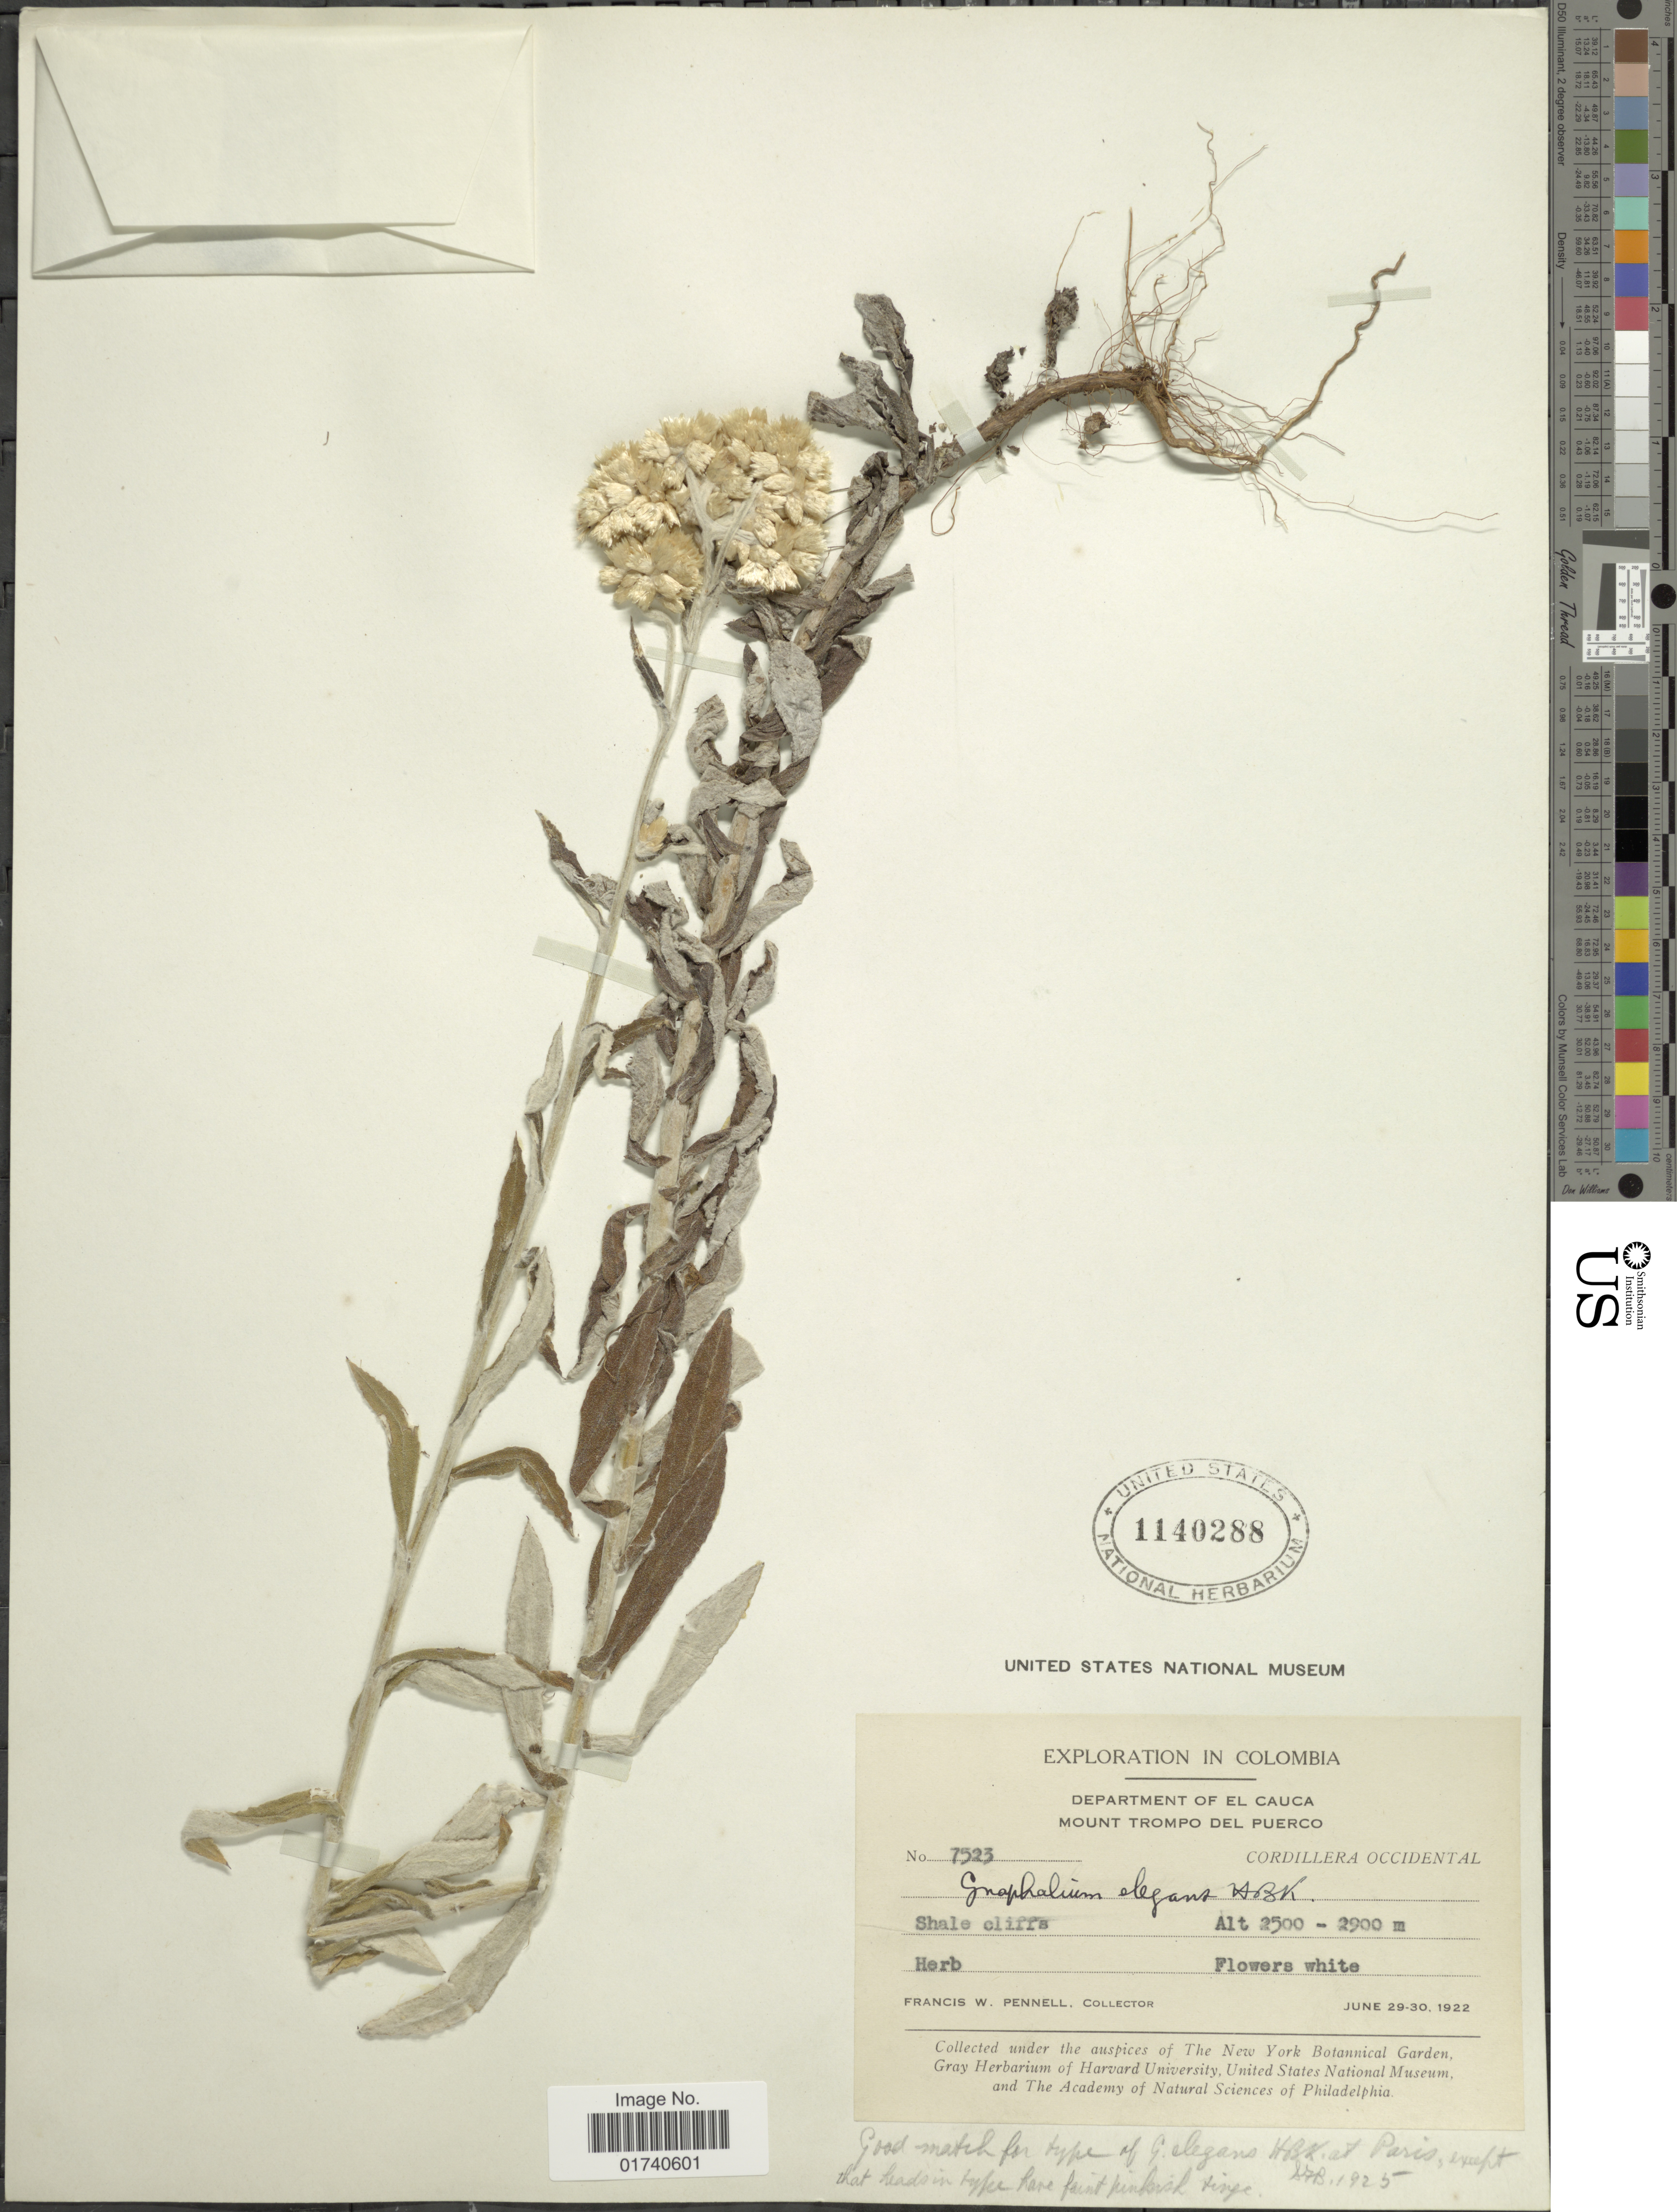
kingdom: Plantae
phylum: Tracheophyta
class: Magnoliopsida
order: Asterales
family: Asteraceae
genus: Pseudognaphalium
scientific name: Pseudognaphalium elegans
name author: (Kunth) Kartesz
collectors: F. W. Pennell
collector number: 7523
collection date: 1922-06-29/1922-06-30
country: Colombia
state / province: Cauca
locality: Department of El Cauca. Mount Trompo del Puerco. Cordillera Occidental.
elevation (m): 2500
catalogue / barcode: US 1140288